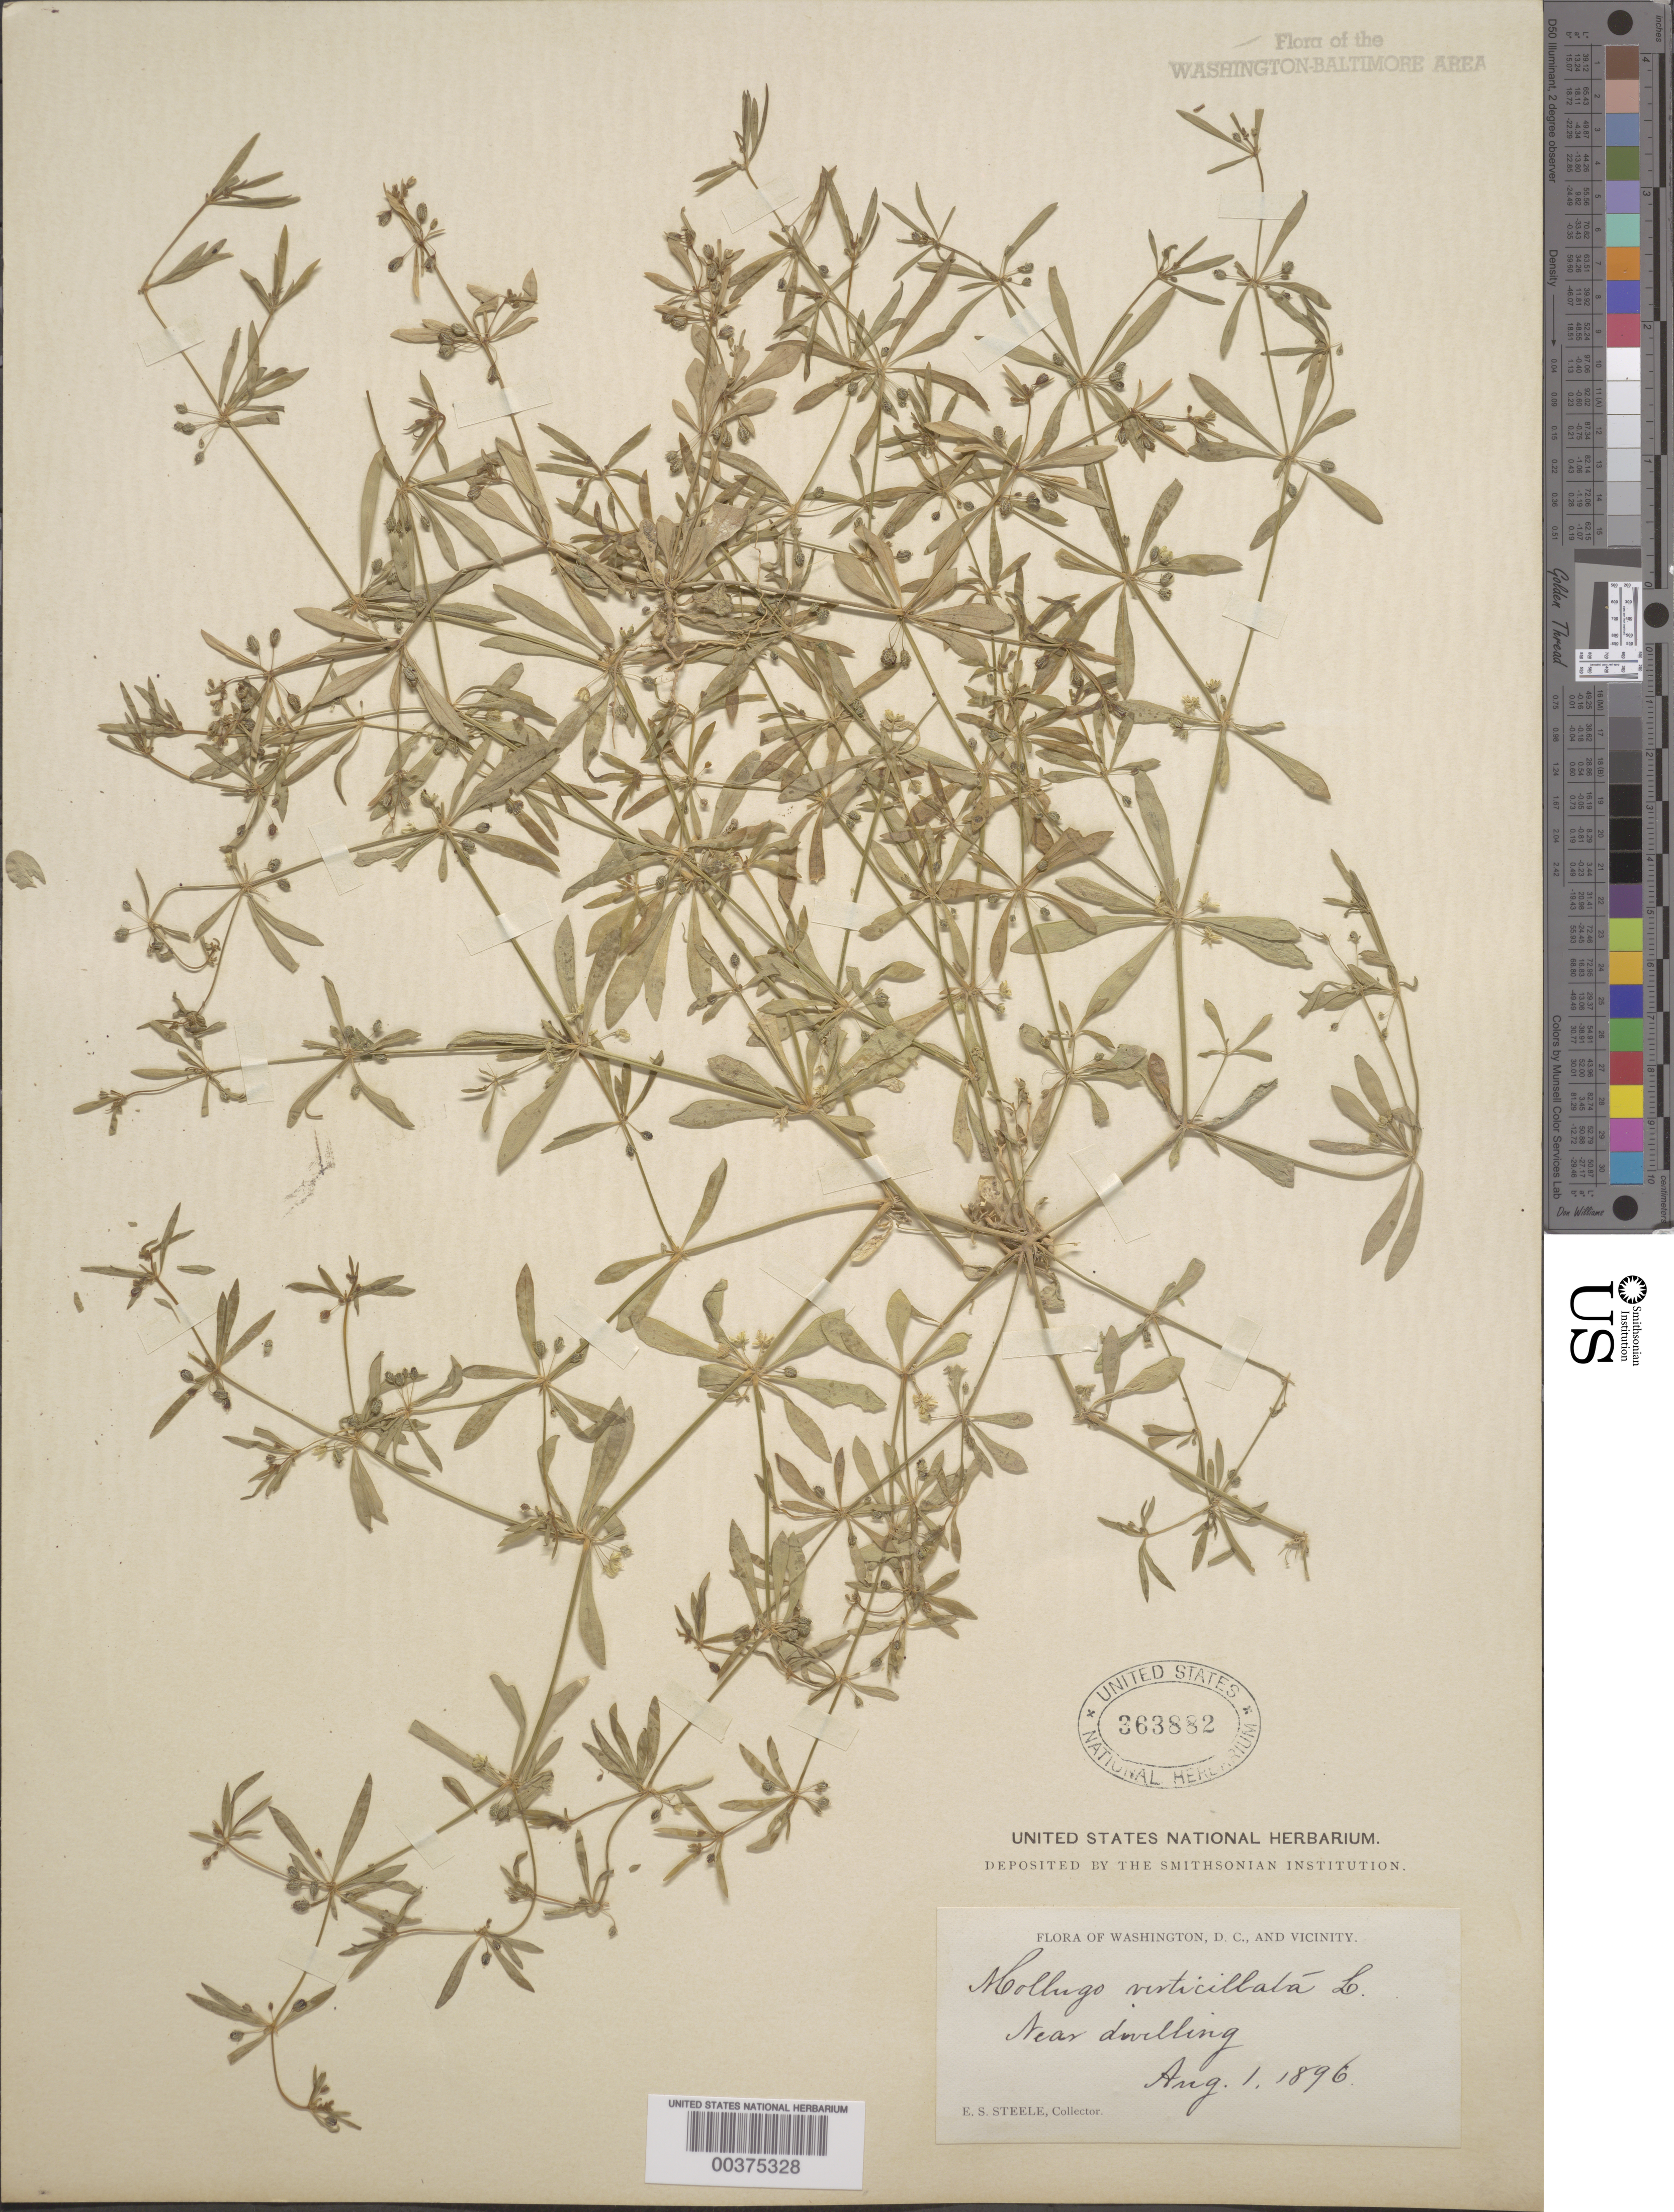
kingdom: Plantae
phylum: Tracheophyta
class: Magnoliopsida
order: Caryophyllales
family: Molluginaceae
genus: Mollugo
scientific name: Mollugo verticillata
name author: L.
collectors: E. Steele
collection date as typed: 01 Aug 1896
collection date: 1896-08-01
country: United States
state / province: District of Columbia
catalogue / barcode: US 363882